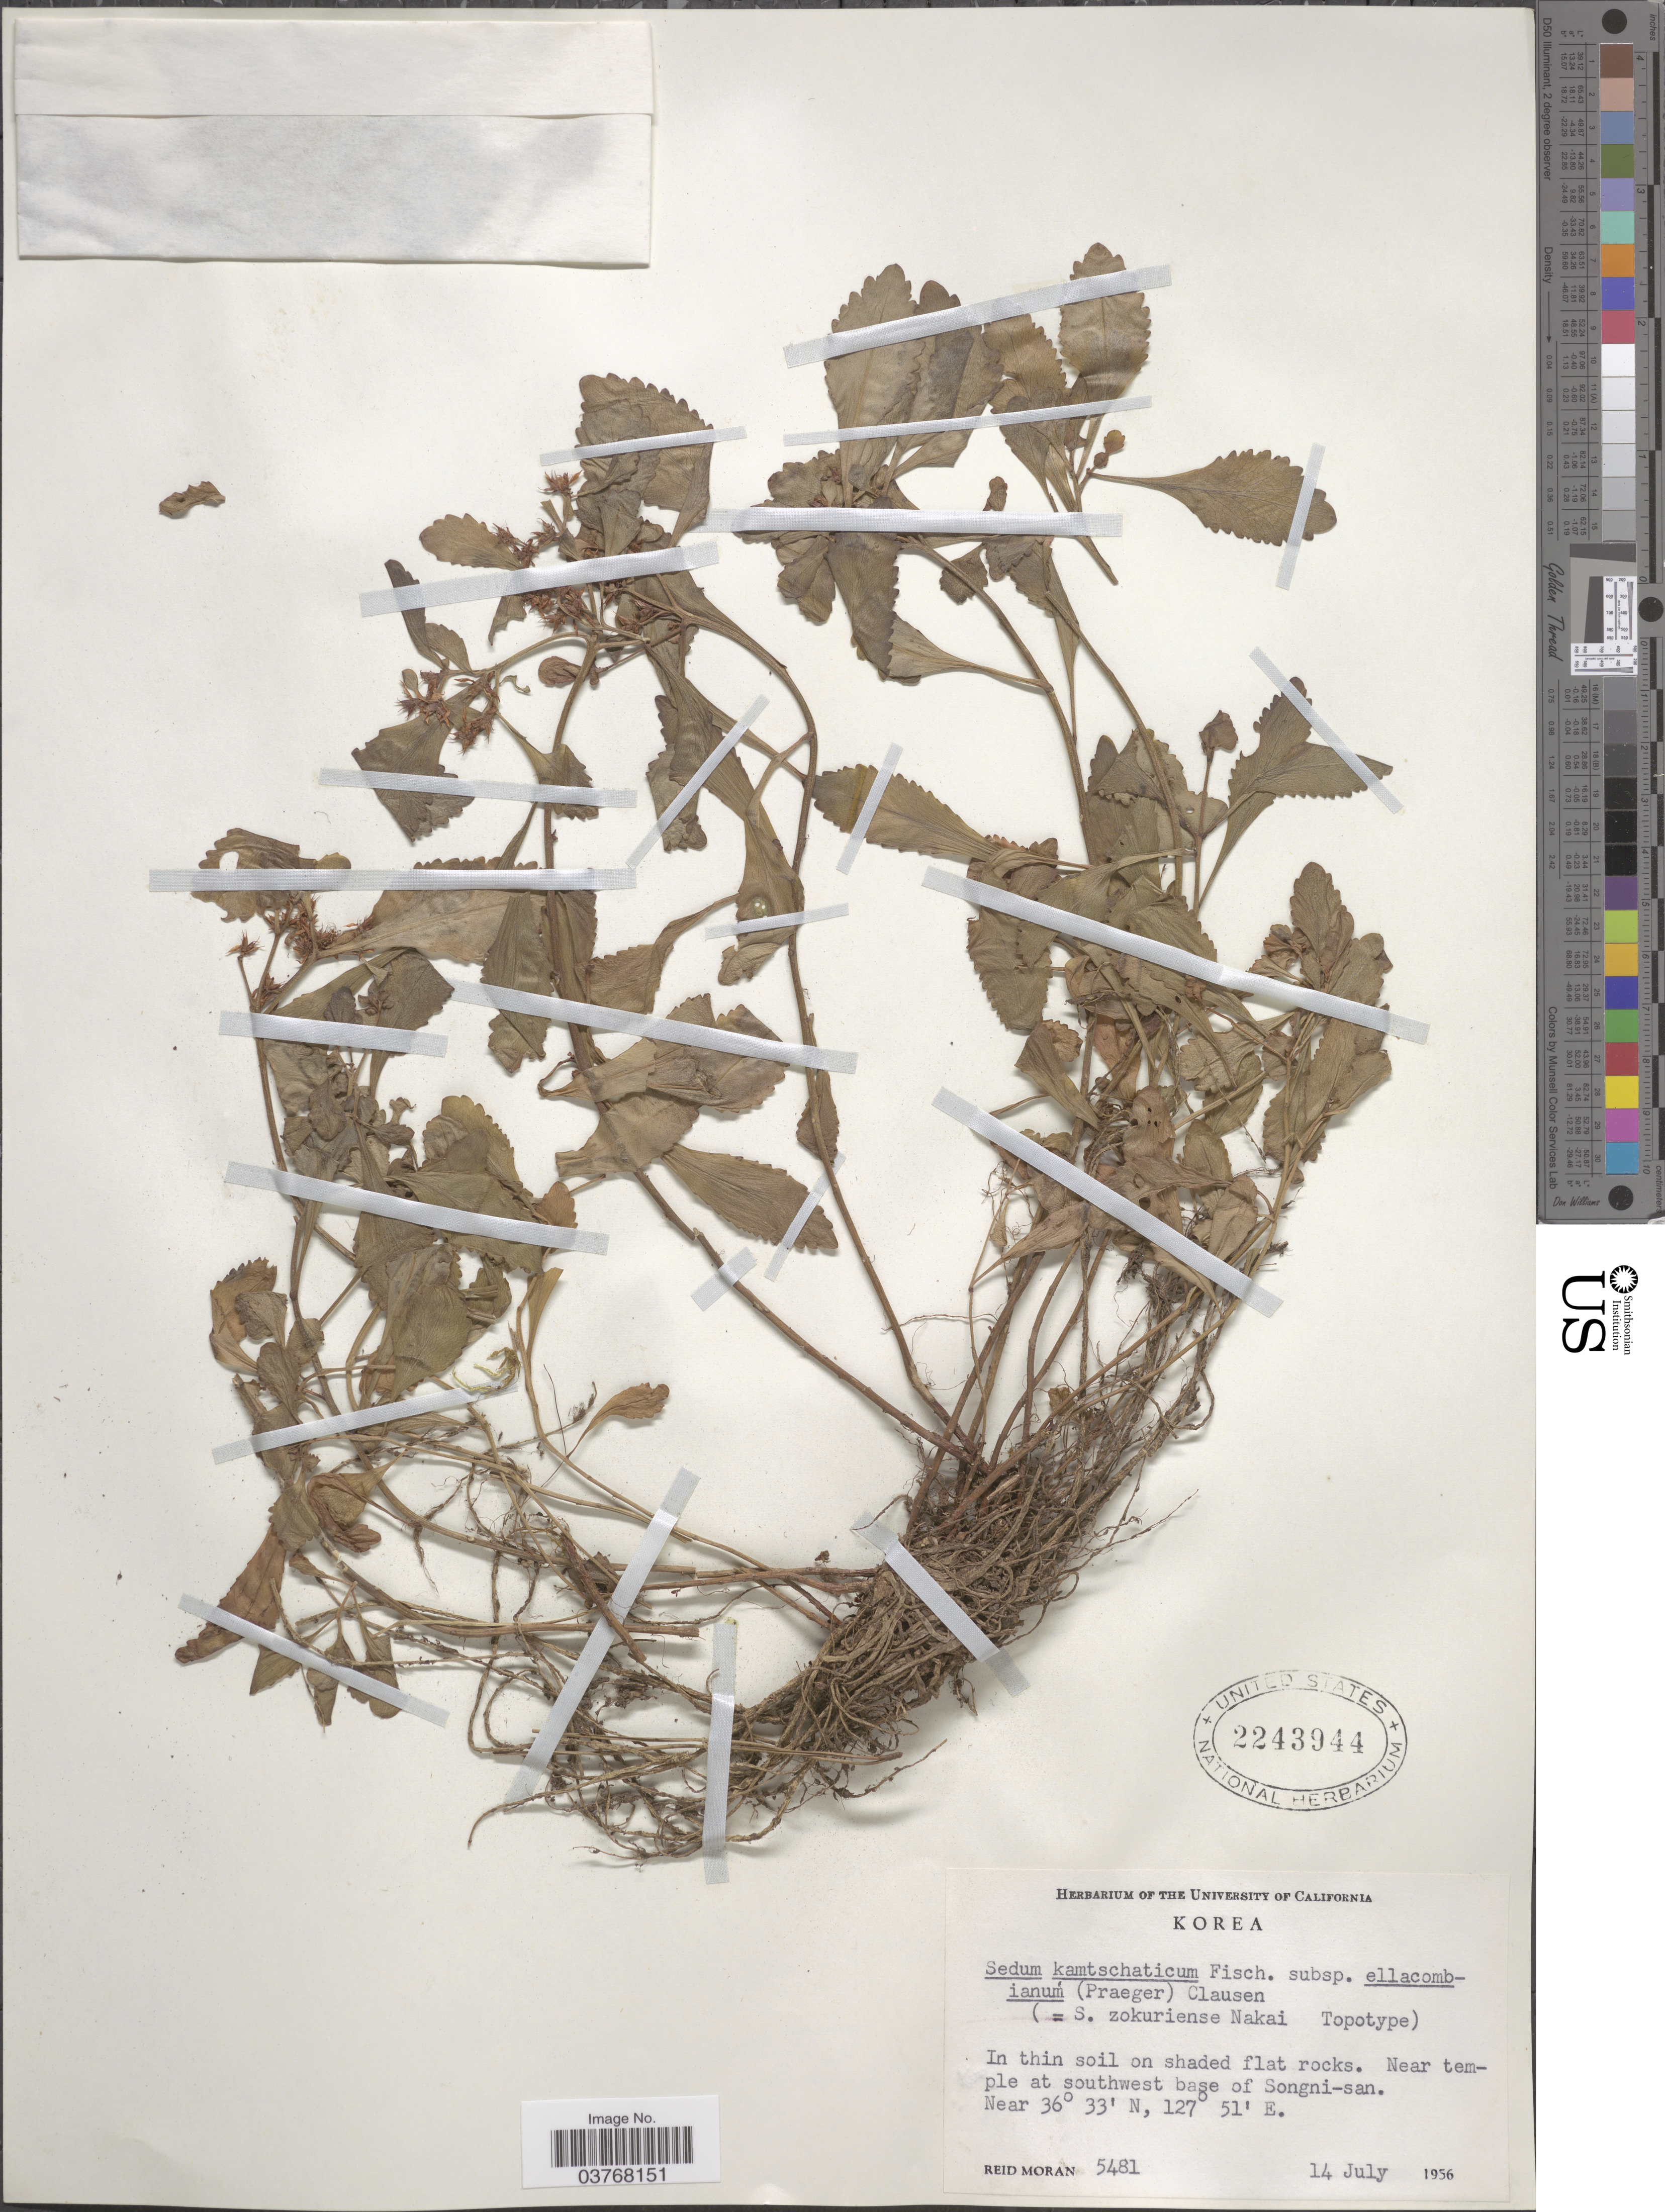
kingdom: Plantae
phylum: Tracheophyta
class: Magnoliopsida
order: Saxifragales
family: Crassulaceae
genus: Sedum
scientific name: Sedum kamtschaticum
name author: Fisch. & C.A. Mey.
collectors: R. V. Moran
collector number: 5481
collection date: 1956-07-14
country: South Korea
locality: Near temple at southwest base of Songni-san.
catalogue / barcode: US 2243944